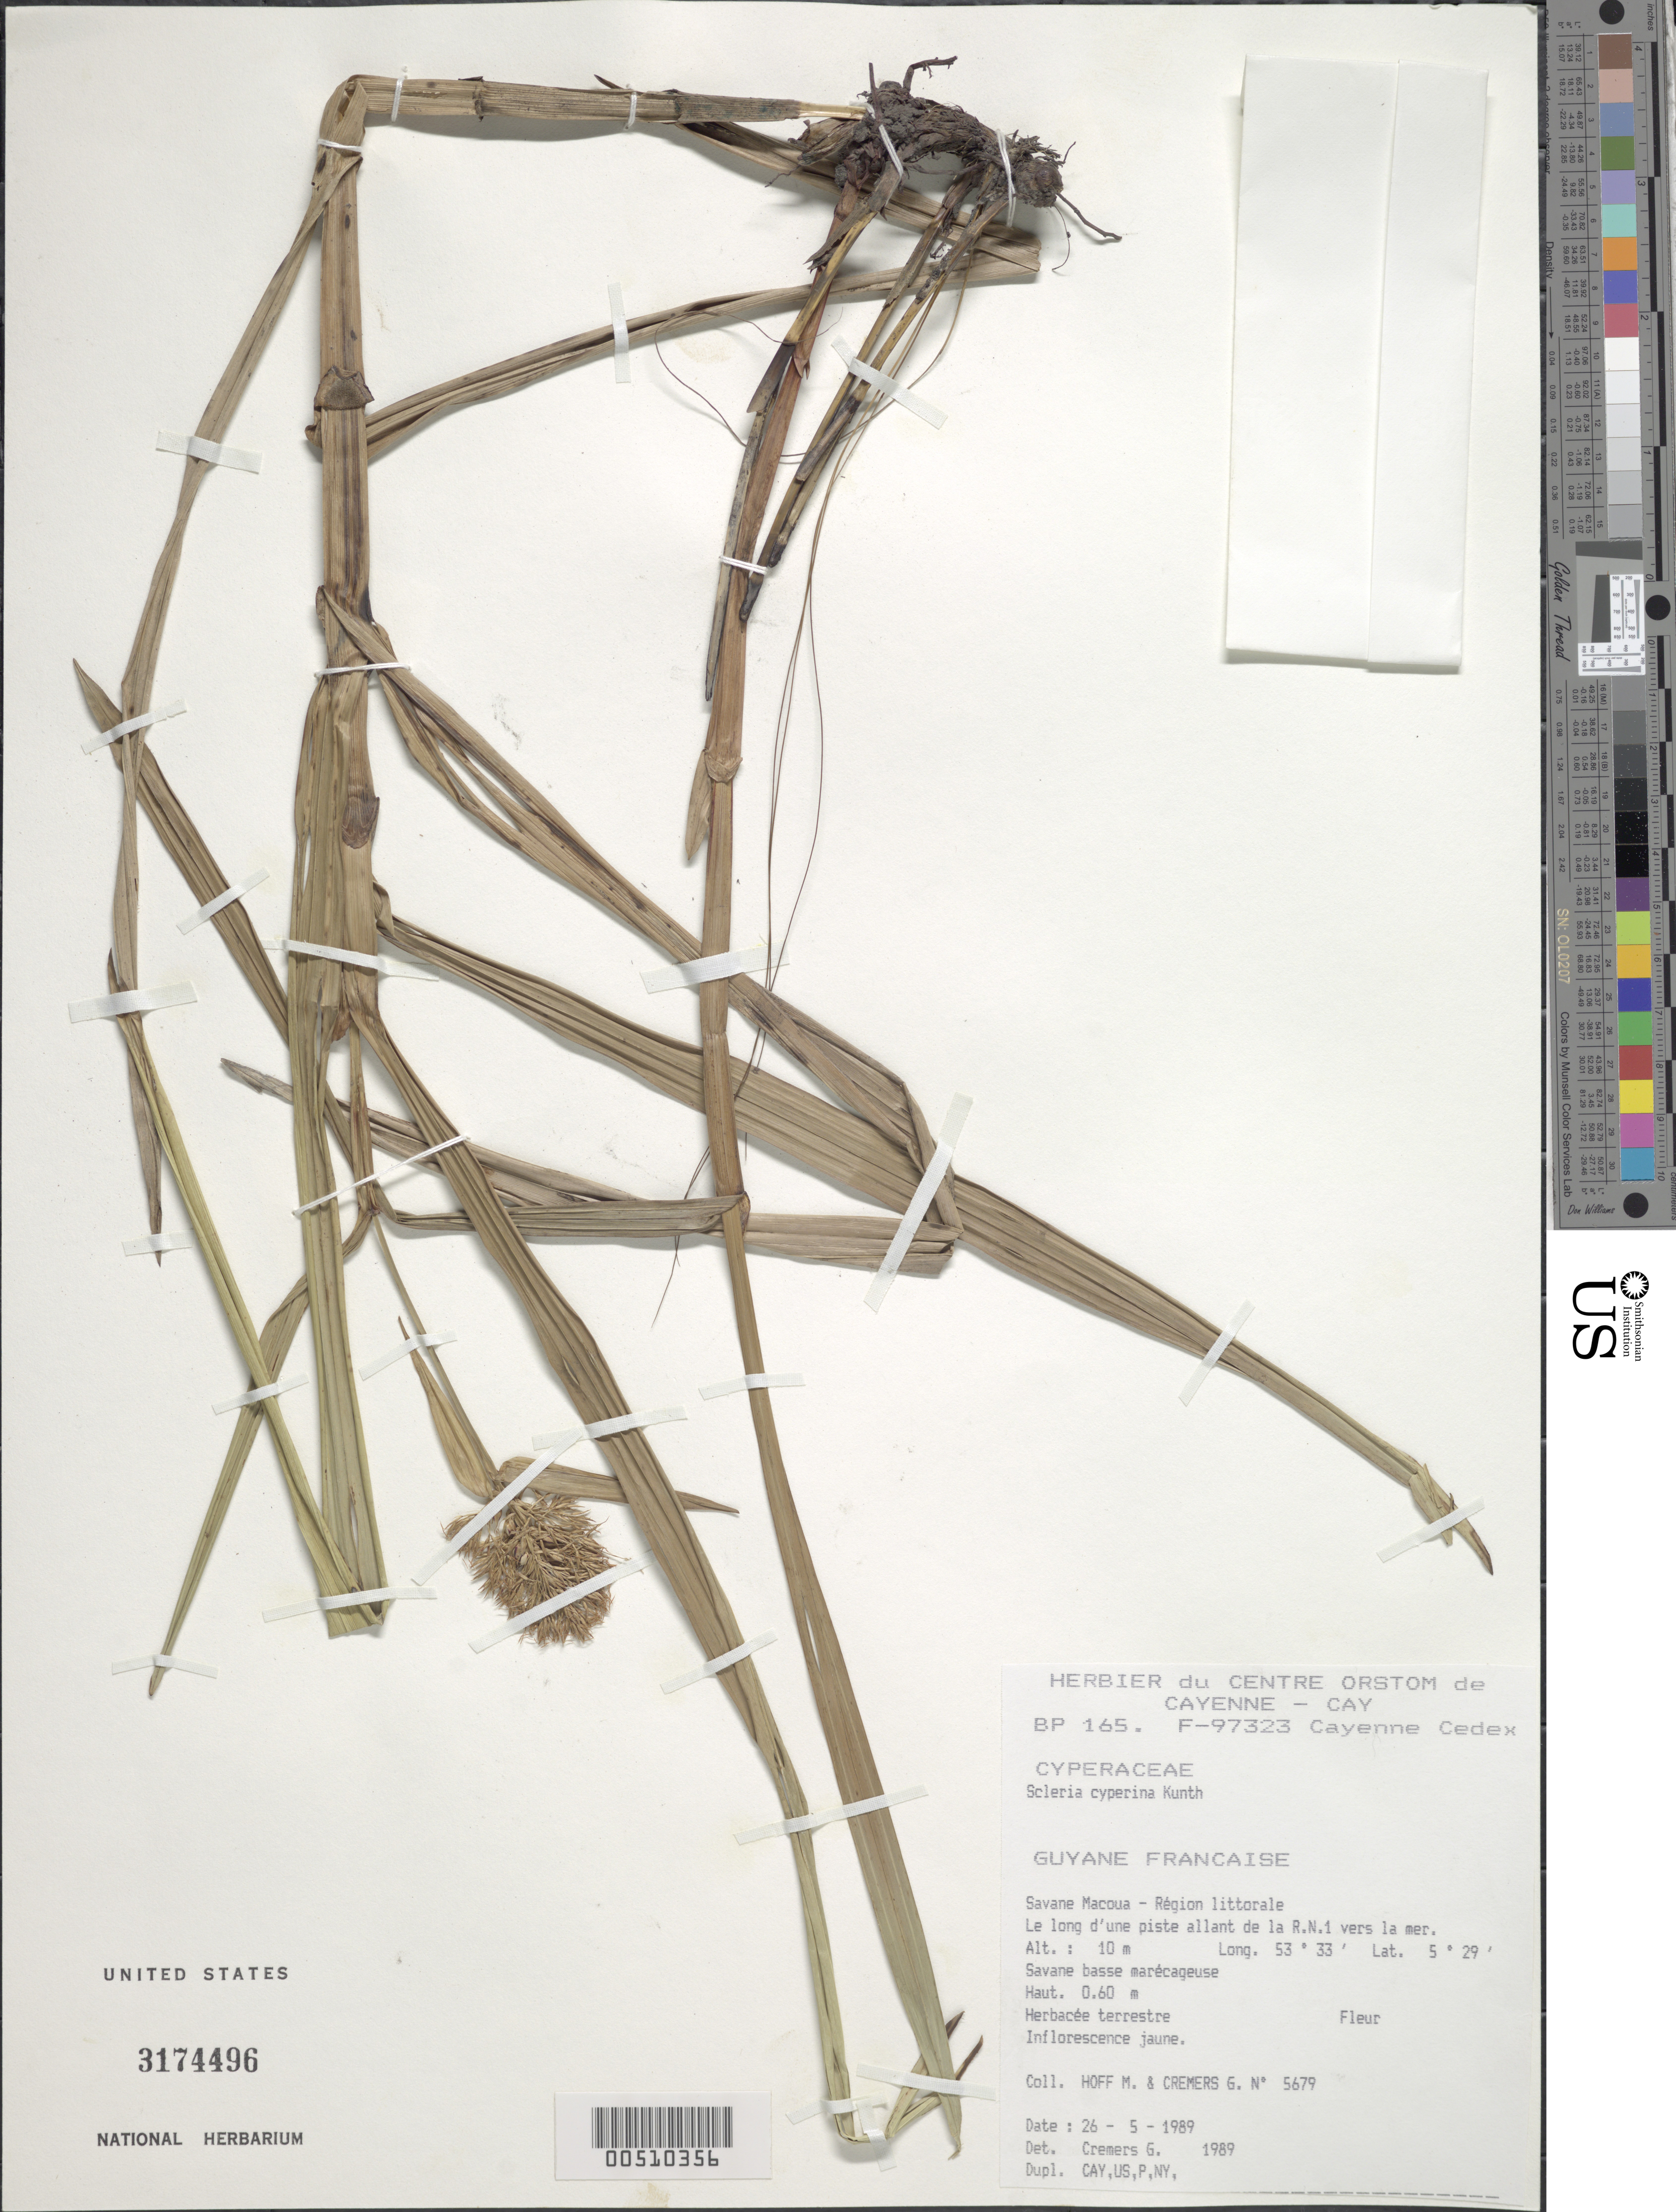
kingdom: Plantae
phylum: Tracheophyta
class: Liliopsida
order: Poales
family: Cyperaceae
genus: Scleria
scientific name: Scleria cyperina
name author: Willd. ex Kunth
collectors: M. Hoff & G. Cremers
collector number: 5679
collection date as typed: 26 May 1989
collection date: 1989-05-26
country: French Guiana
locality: Savane Macoua - Région littorale; Le long d'une piste allant de la R.N.1 vers la mer.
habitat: Savane basse marecageuse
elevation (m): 10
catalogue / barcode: US 3174496